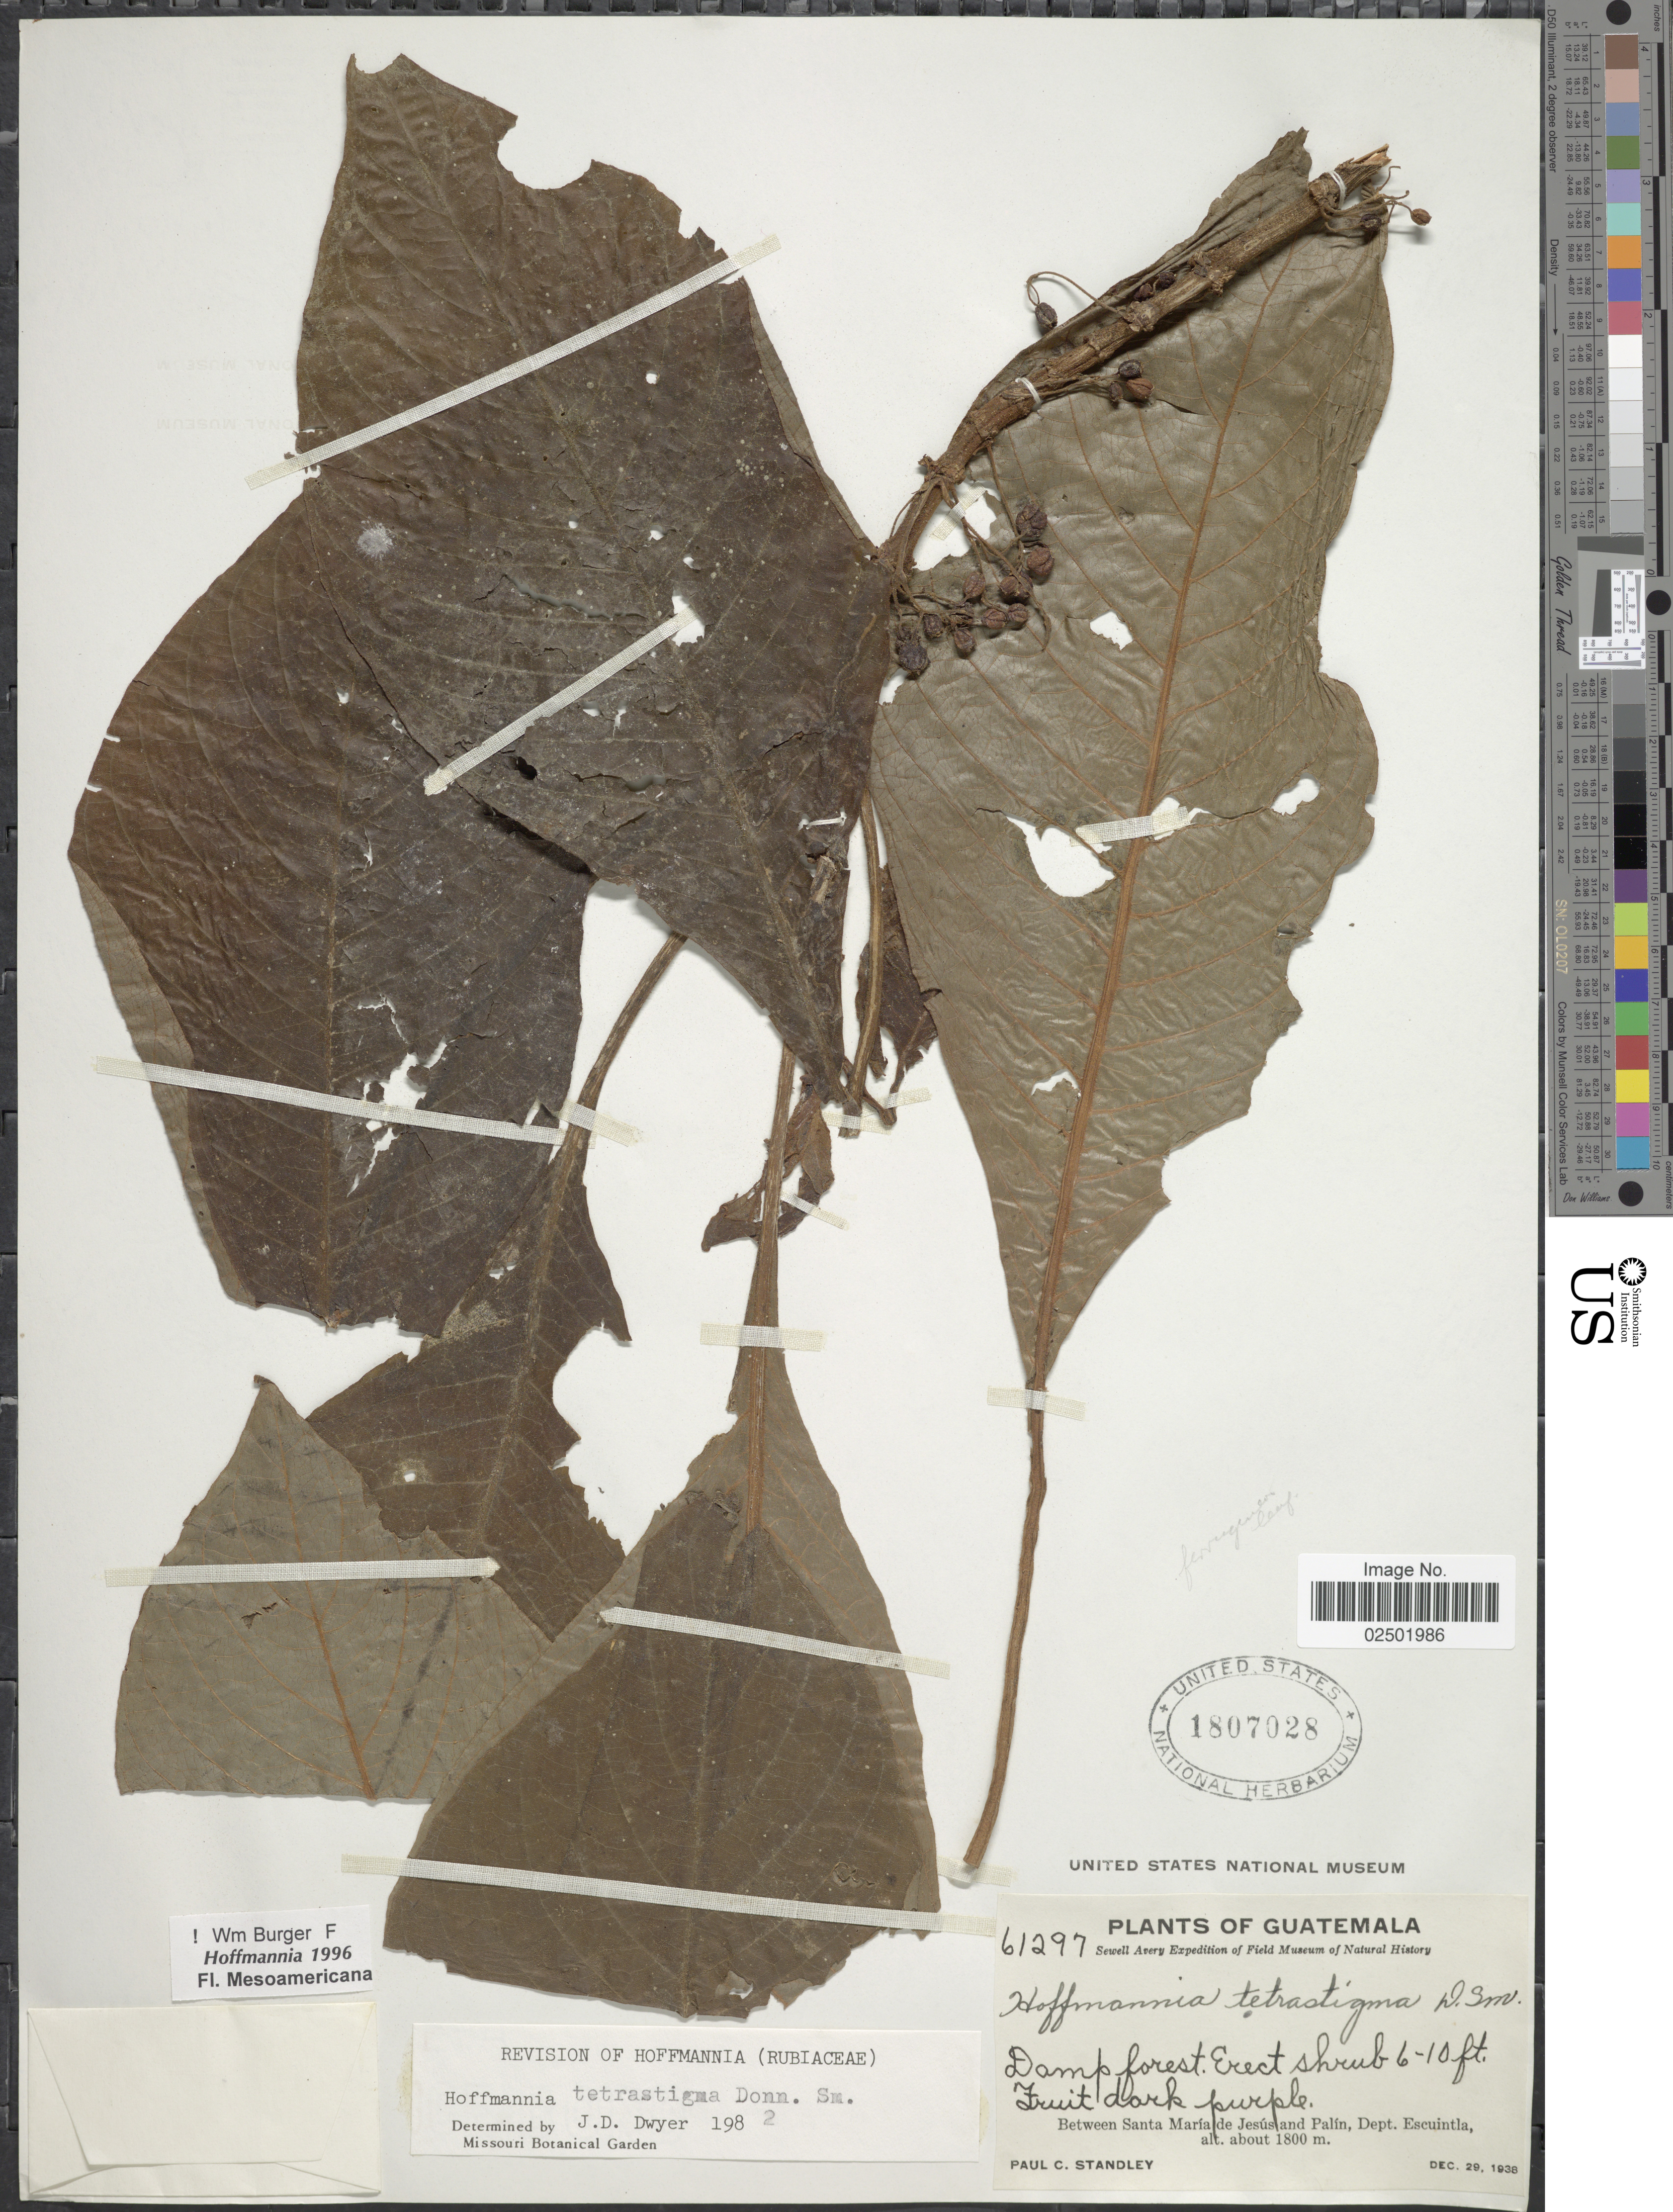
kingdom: Plantae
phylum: Tracheophyta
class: Magnoliopsida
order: Gentianales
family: Rubiaceae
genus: Hoffmannia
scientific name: Hoffmannia tetrastigma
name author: Donn. Sm.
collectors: P. C. Standley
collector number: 61297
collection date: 1938-12-29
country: Guatemala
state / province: Escuintla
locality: Between Santa Maria de Jesus and Palin,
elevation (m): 1800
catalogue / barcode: US 1807028